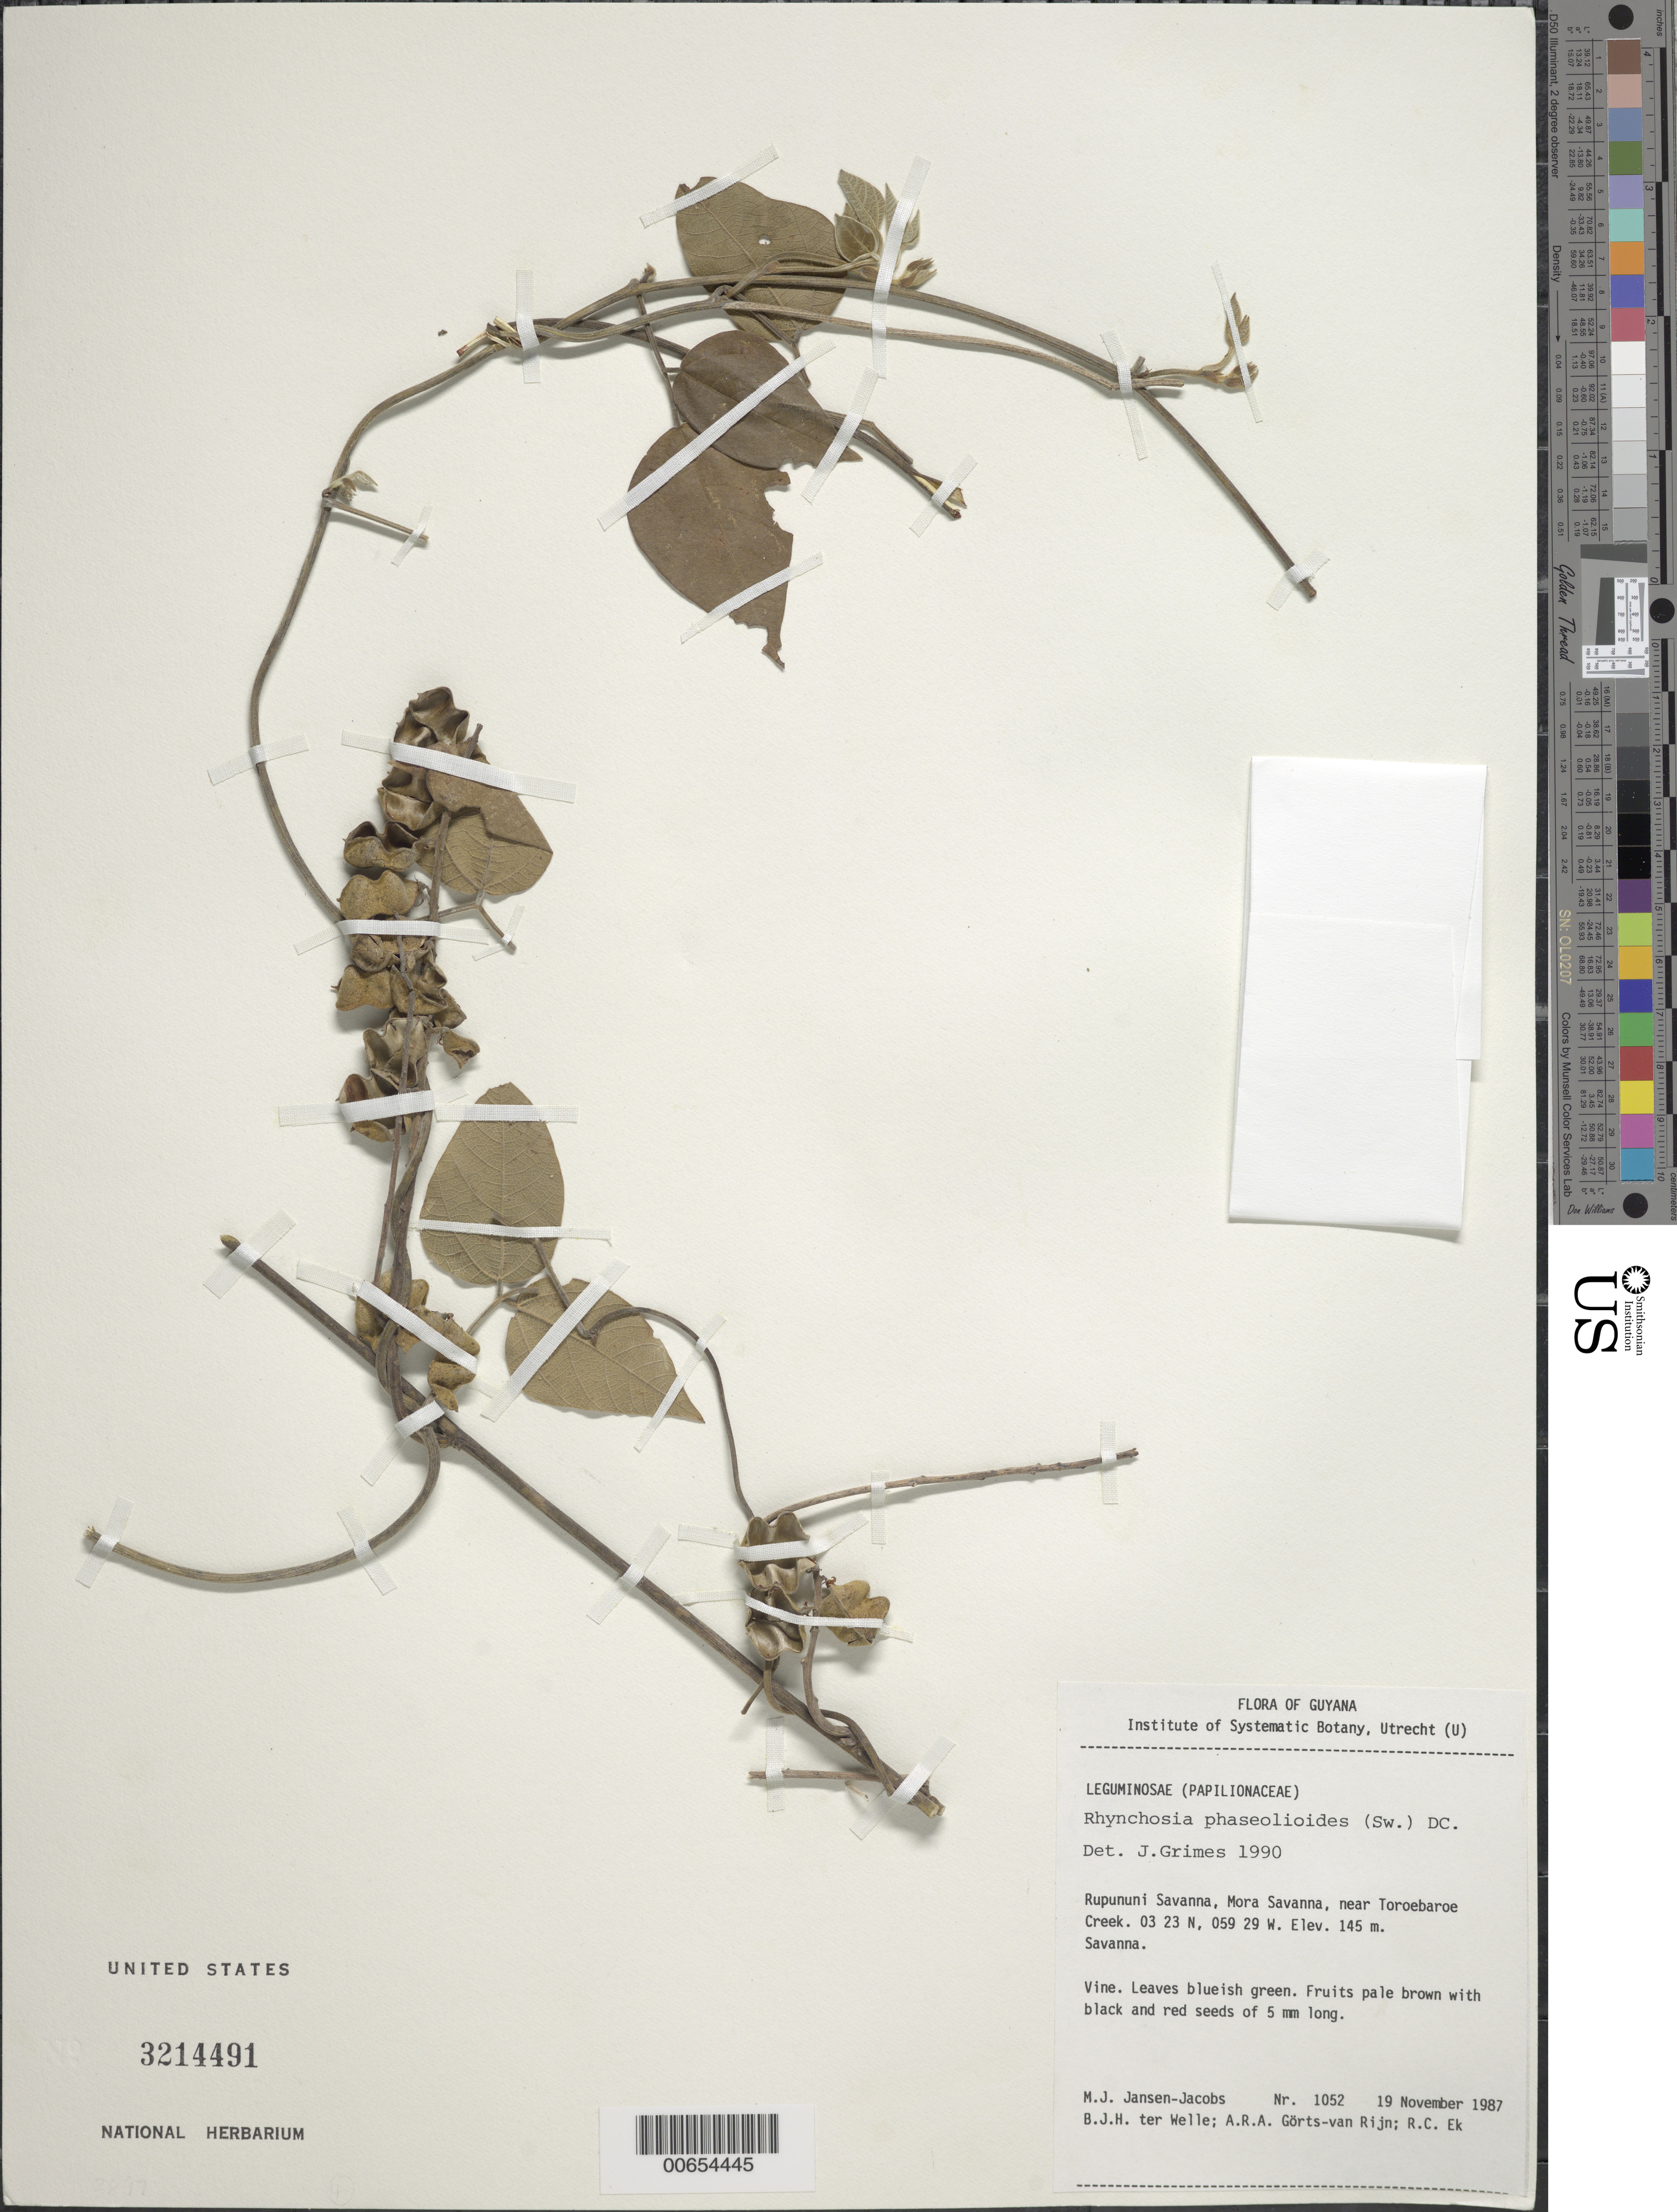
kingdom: Plantae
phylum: Tracheophyta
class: Magnoliopsida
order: Fabales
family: Fabaceae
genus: Rhynchosia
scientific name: Rhynchosia phaseoloides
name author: (Sw.) DC.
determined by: Grimes, J.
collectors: M. J. Jansen-Jacobs, B. Welle, A. .R. A. Görts-van Rijn & R. C. Ek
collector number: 1052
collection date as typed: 19-Nov-87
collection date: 1987-11-19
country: Guyana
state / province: U. Takutu-U. Essequibo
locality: Rupununi Savanna, Mora Savanna, near Toroebaroe Creek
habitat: Savanna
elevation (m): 145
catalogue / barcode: US 3214491